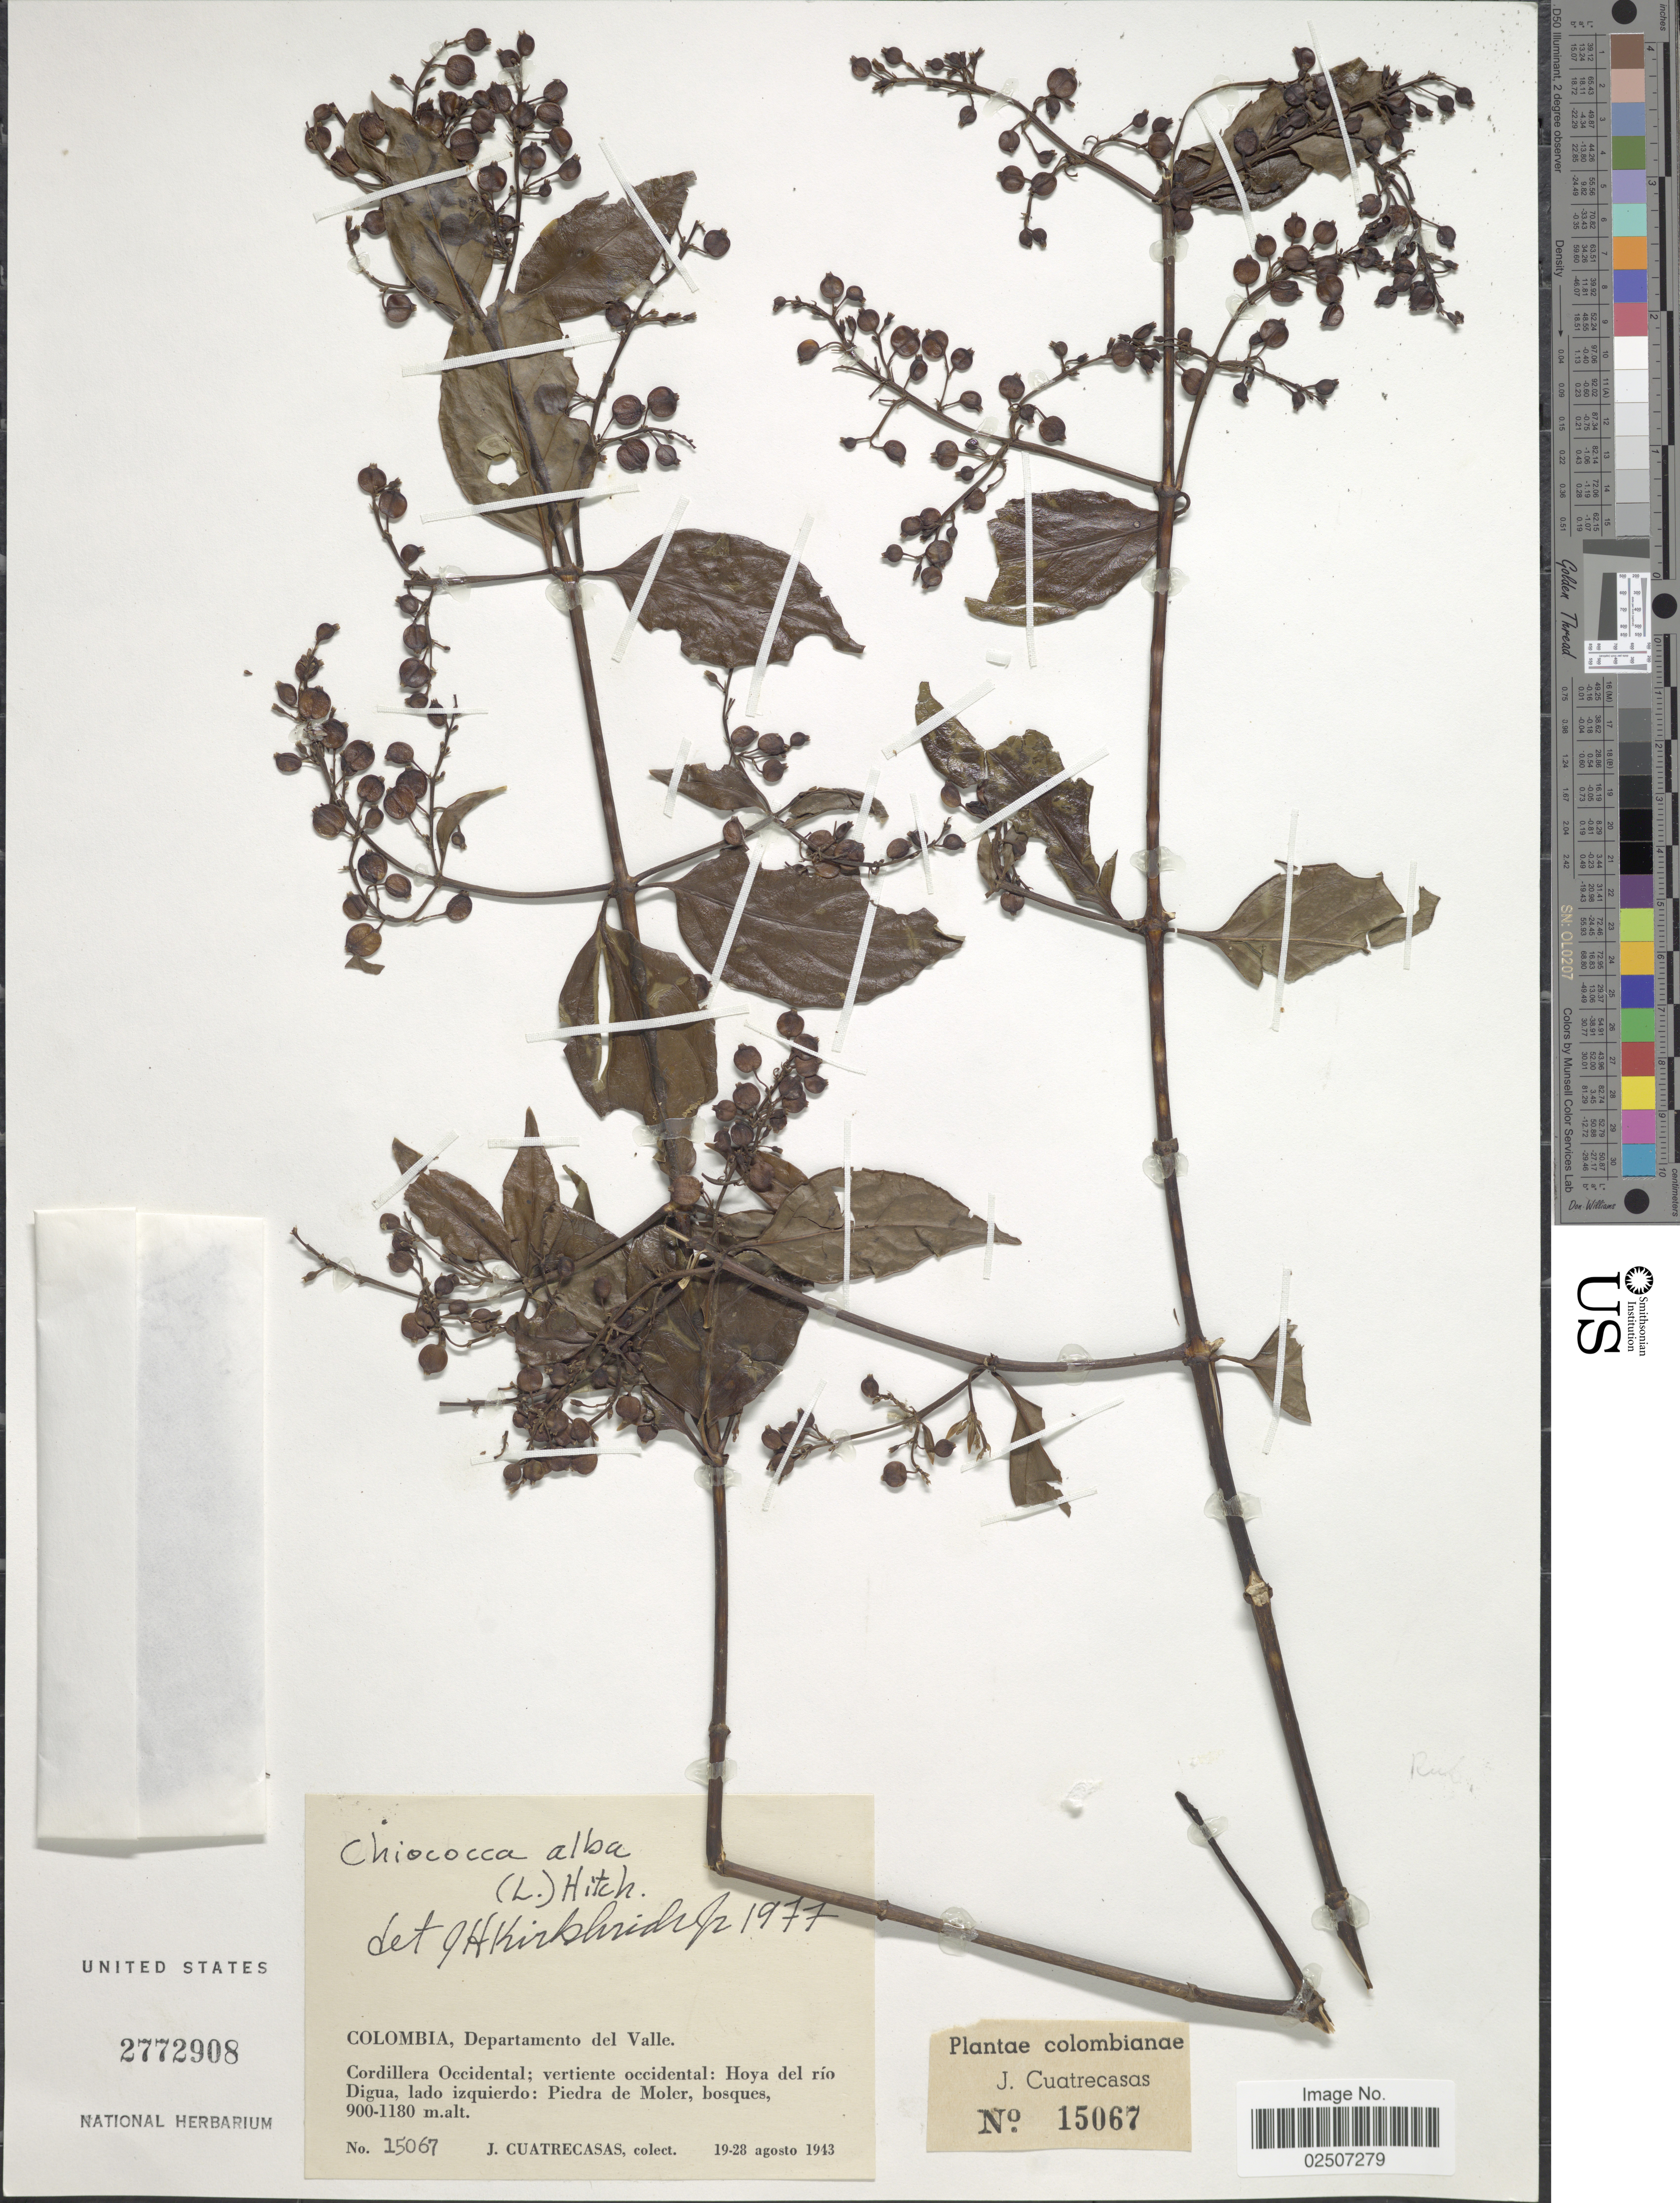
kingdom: Plantae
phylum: Tracheophyta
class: Magnoliopsida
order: Gentianales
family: Rubiaceae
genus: Chiococca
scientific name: Chiococca alba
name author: (L.) Hitchc.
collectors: J. Cuatrecasas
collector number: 15067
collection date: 1943-08-19/1973-08-28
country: Colombia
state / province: Valle del Cauca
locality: Departamento del Valle. Cordillera Occidental; vertiente occidental: Hoya del Rio Digua, lado izquierdo: Piedra de Moler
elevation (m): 900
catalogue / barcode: US 2772908